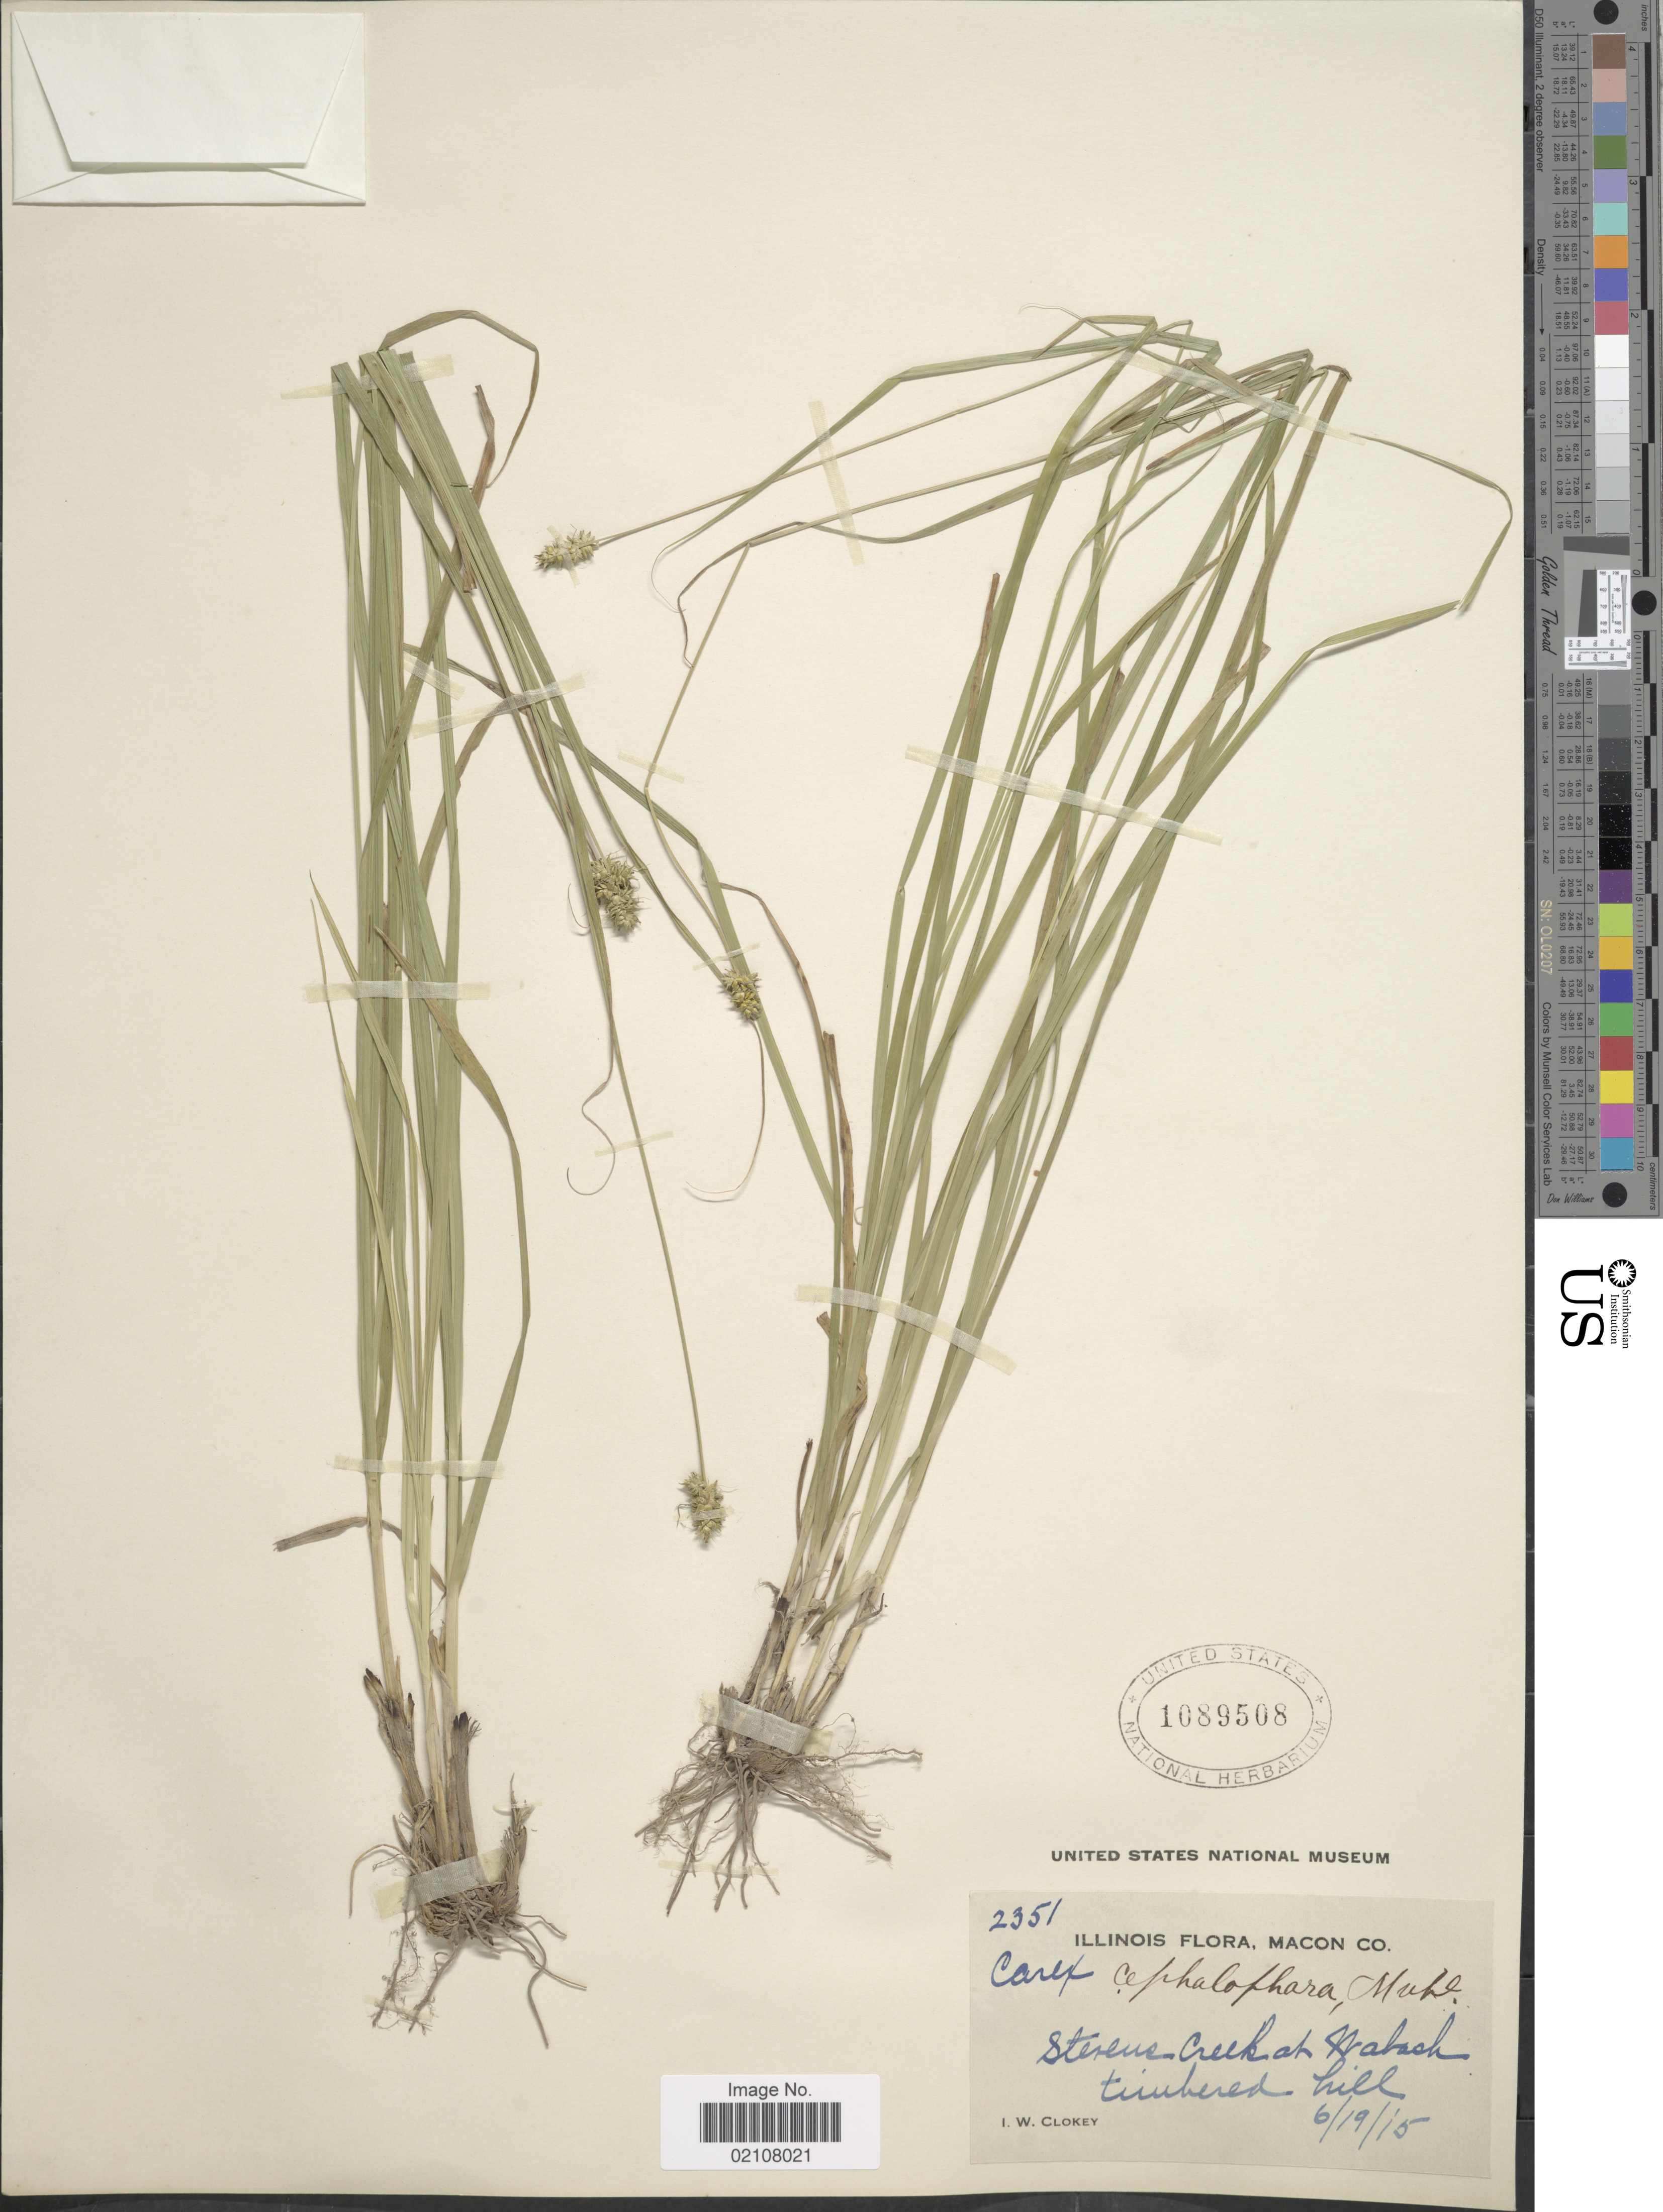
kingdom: Plantae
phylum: Tracheophyta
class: Liliopsida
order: Poales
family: Cyperaceae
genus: Carex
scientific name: Carex cephalophora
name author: Muhl. ex Willd.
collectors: I. W. Clokey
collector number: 2351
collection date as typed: Transcribed d/m/y: 19/6/15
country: United States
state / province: Illinois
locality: Macon Co., Stevens Creek at Wabash timbered hill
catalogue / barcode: US 1089508